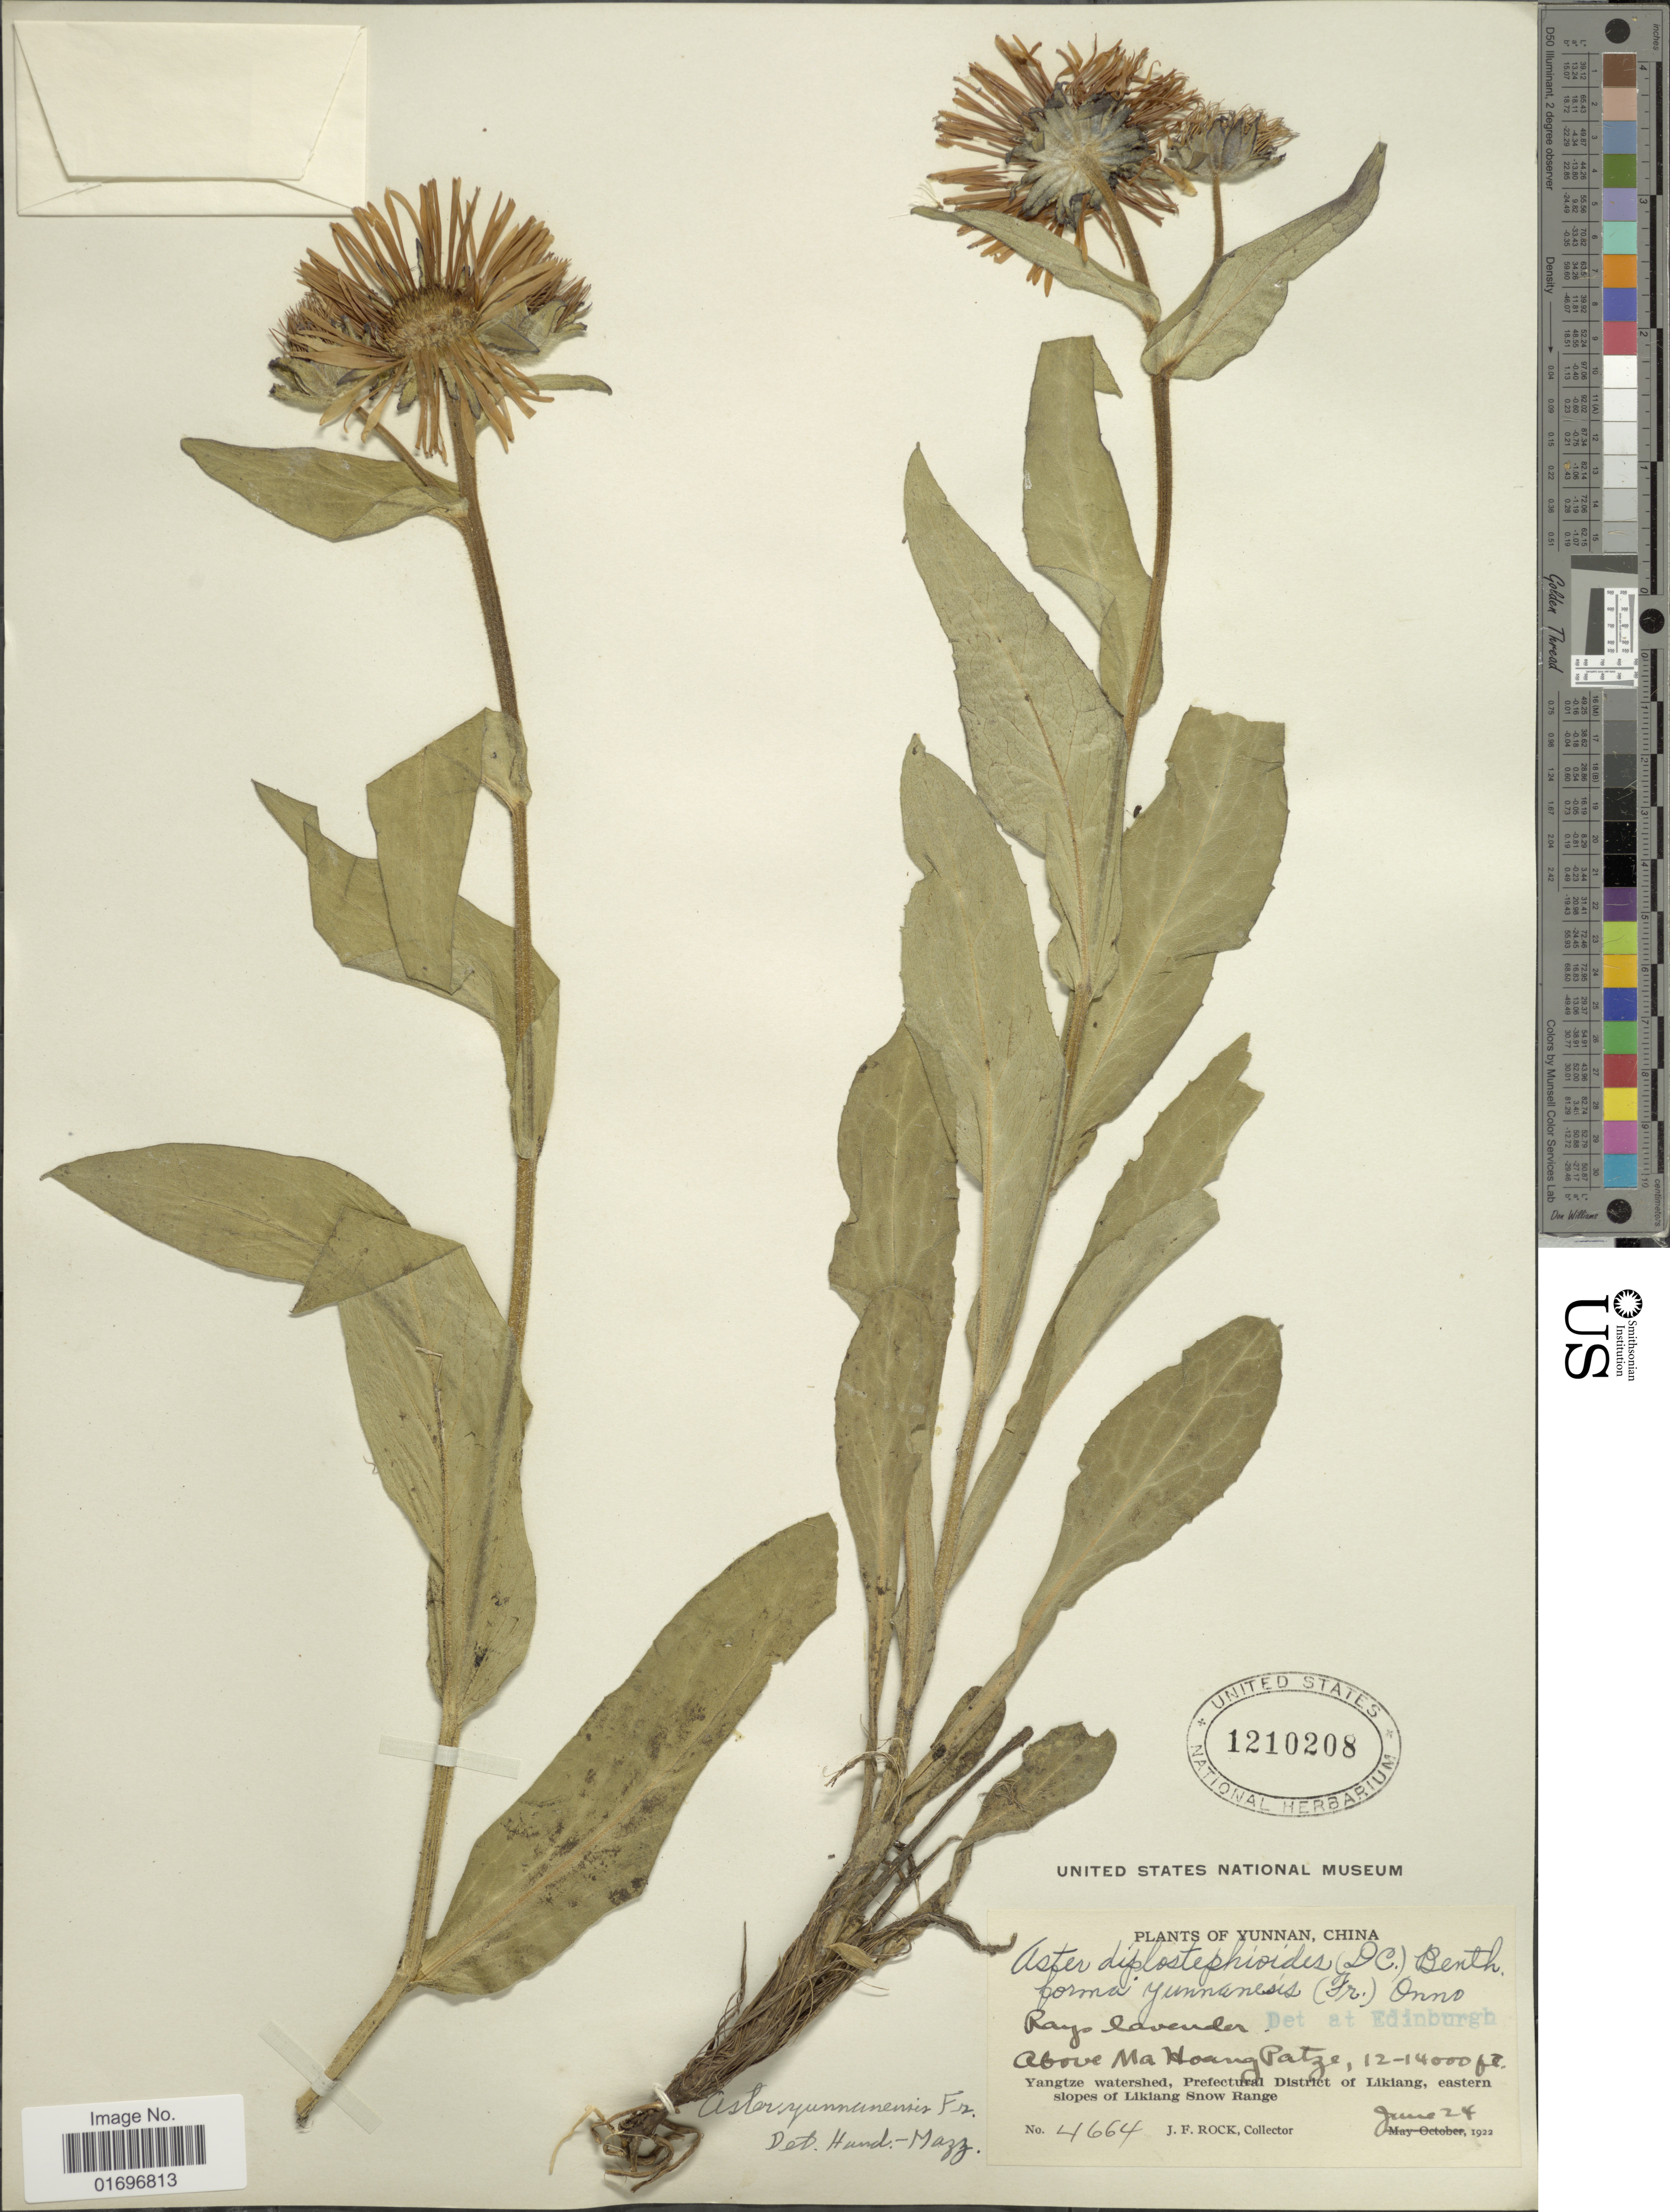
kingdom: Plantae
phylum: Tracheophyta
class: Magnoliopsida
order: Asterales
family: Asteraceae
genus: Aster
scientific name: Aster yunnanensis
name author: Franch.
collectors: J. Rock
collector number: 4664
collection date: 1922-06-24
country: China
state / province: Yunnan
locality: Yunnan, China. Above Ma Hoang Patze. Yangtze watershed, Prefectural District of Likiang, eastern slopes of Likiang Snow Range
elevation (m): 3658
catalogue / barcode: US 1210208